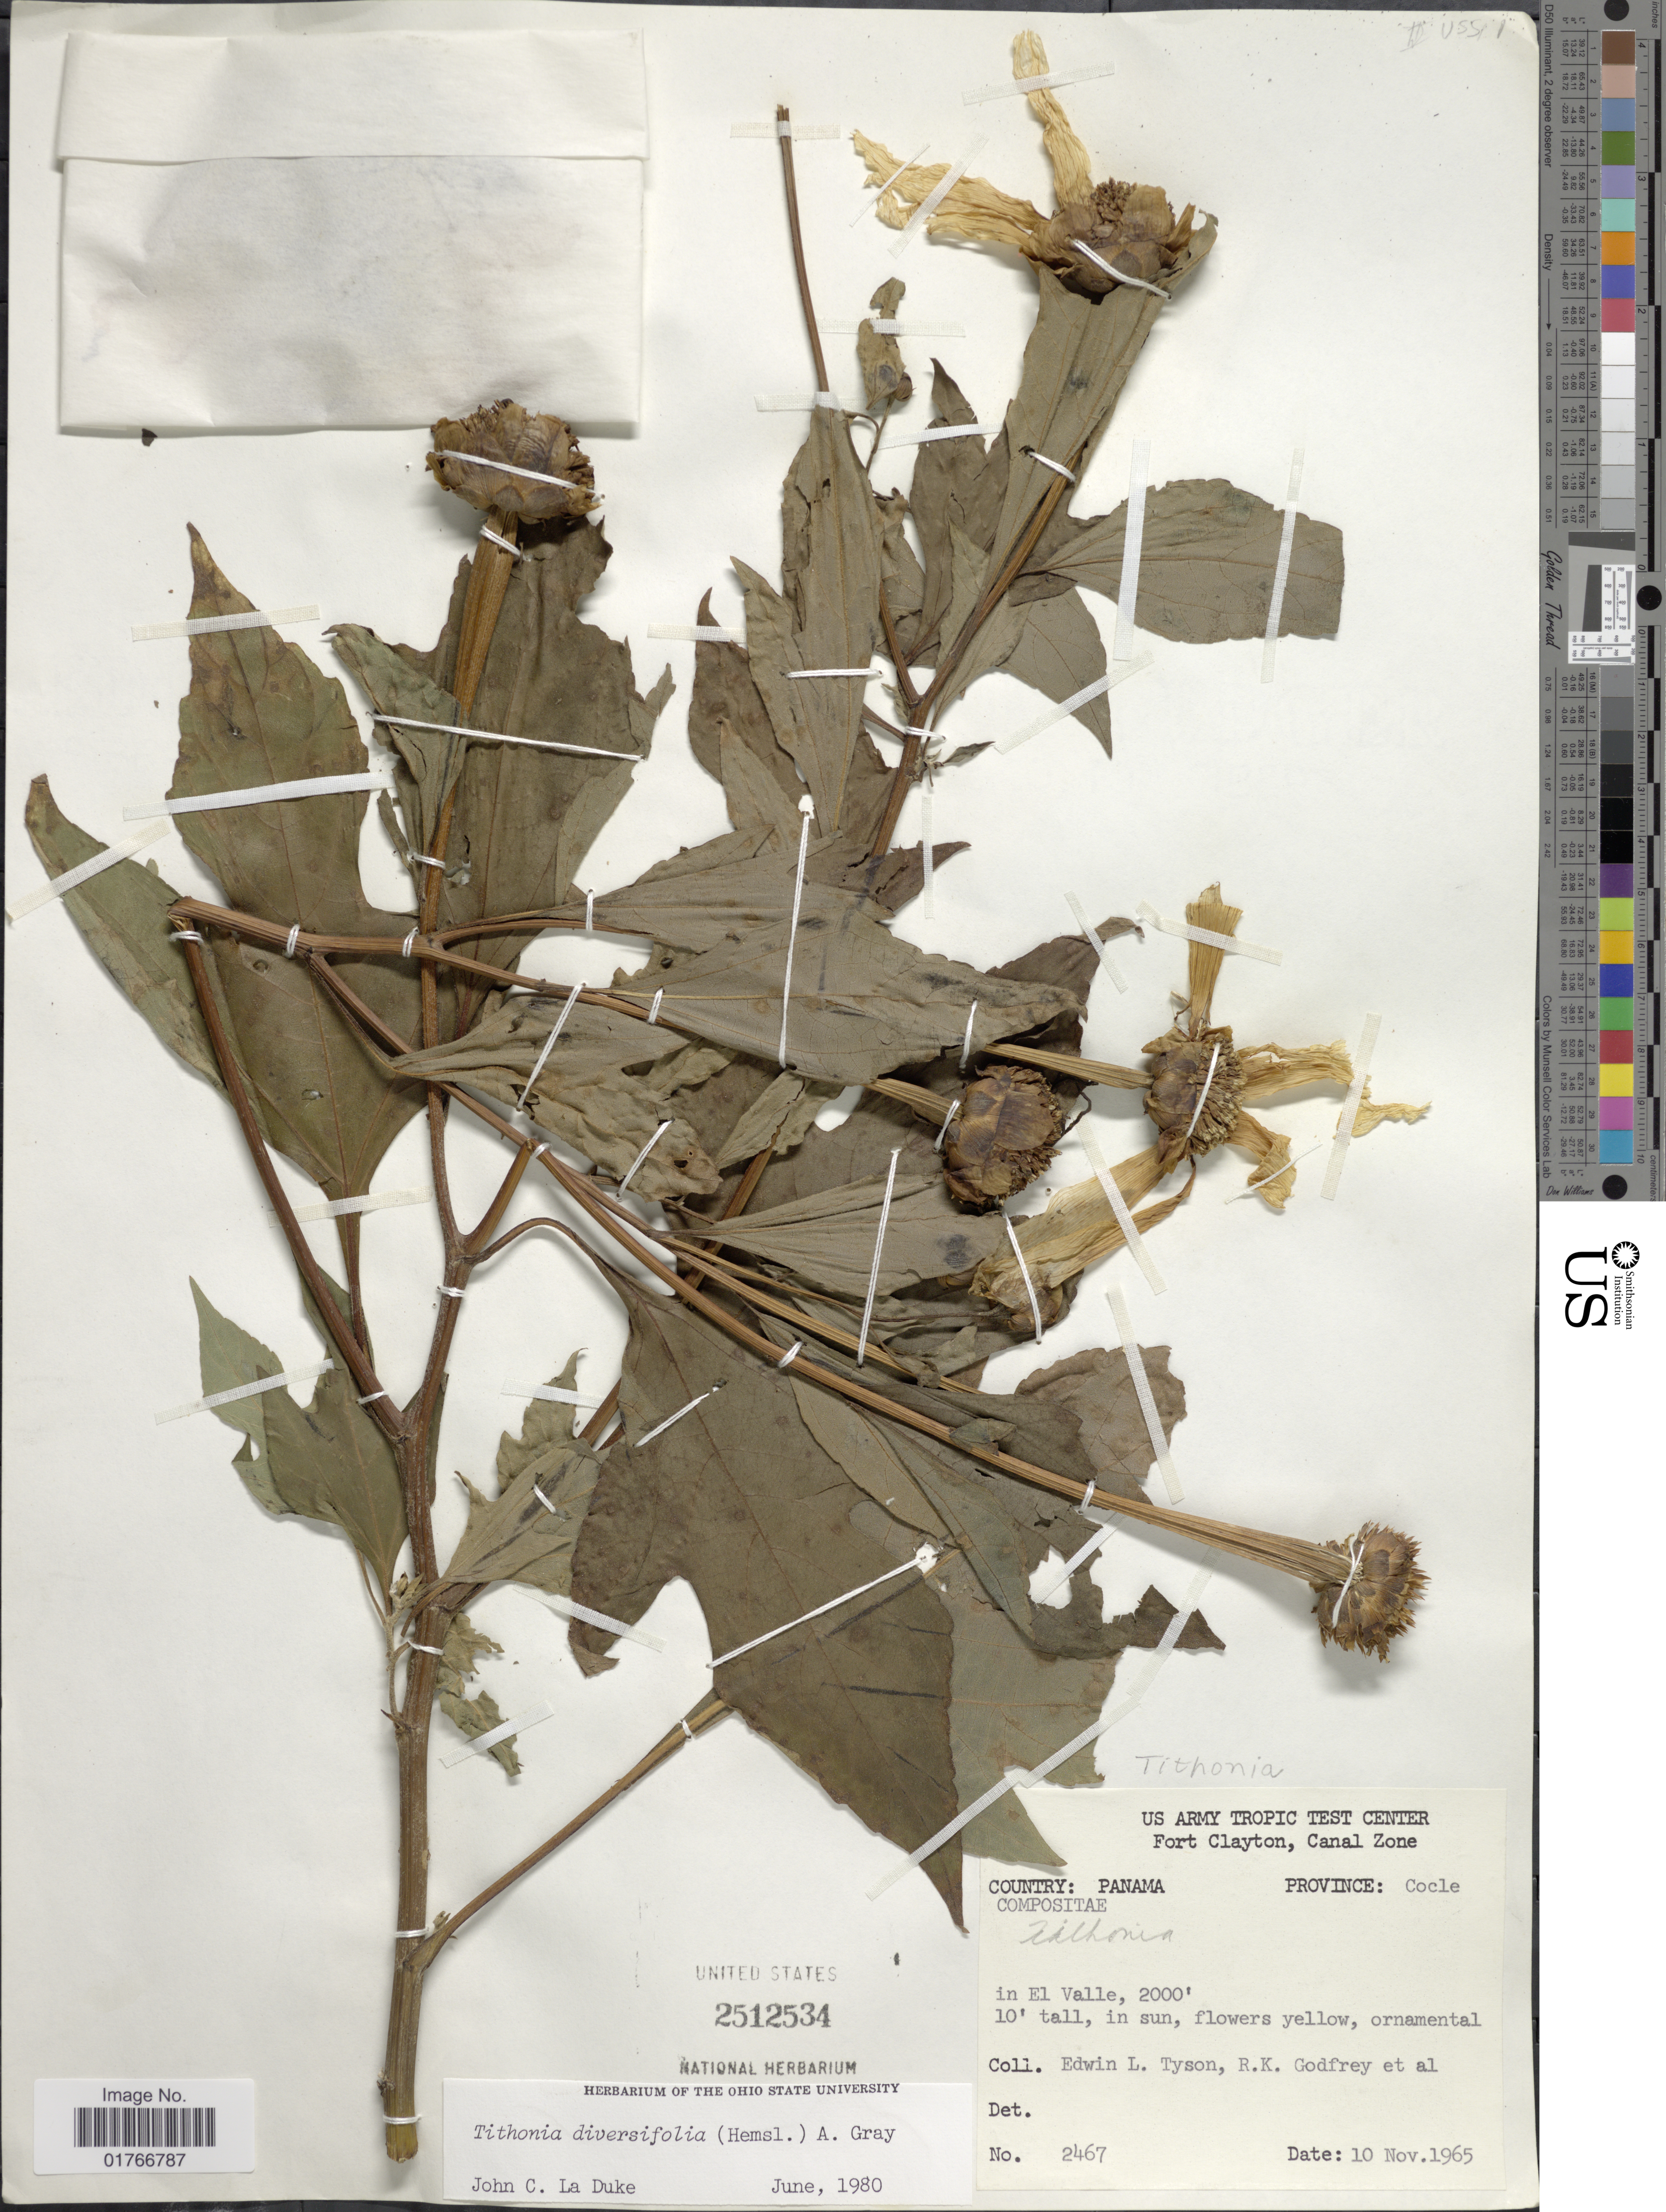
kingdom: Plantae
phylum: Tracheophyta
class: Magnoliopsida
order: Asterales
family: Asteraceae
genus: Tithonia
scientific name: Tithonia diversifolia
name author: (Hemsl.) A. Gray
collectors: E. L. Tyson, R. K. Godfrey & et al.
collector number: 2467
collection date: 1965-11-10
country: Panama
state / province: Coclé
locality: In El Valle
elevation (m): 610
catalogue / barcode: US 2512534